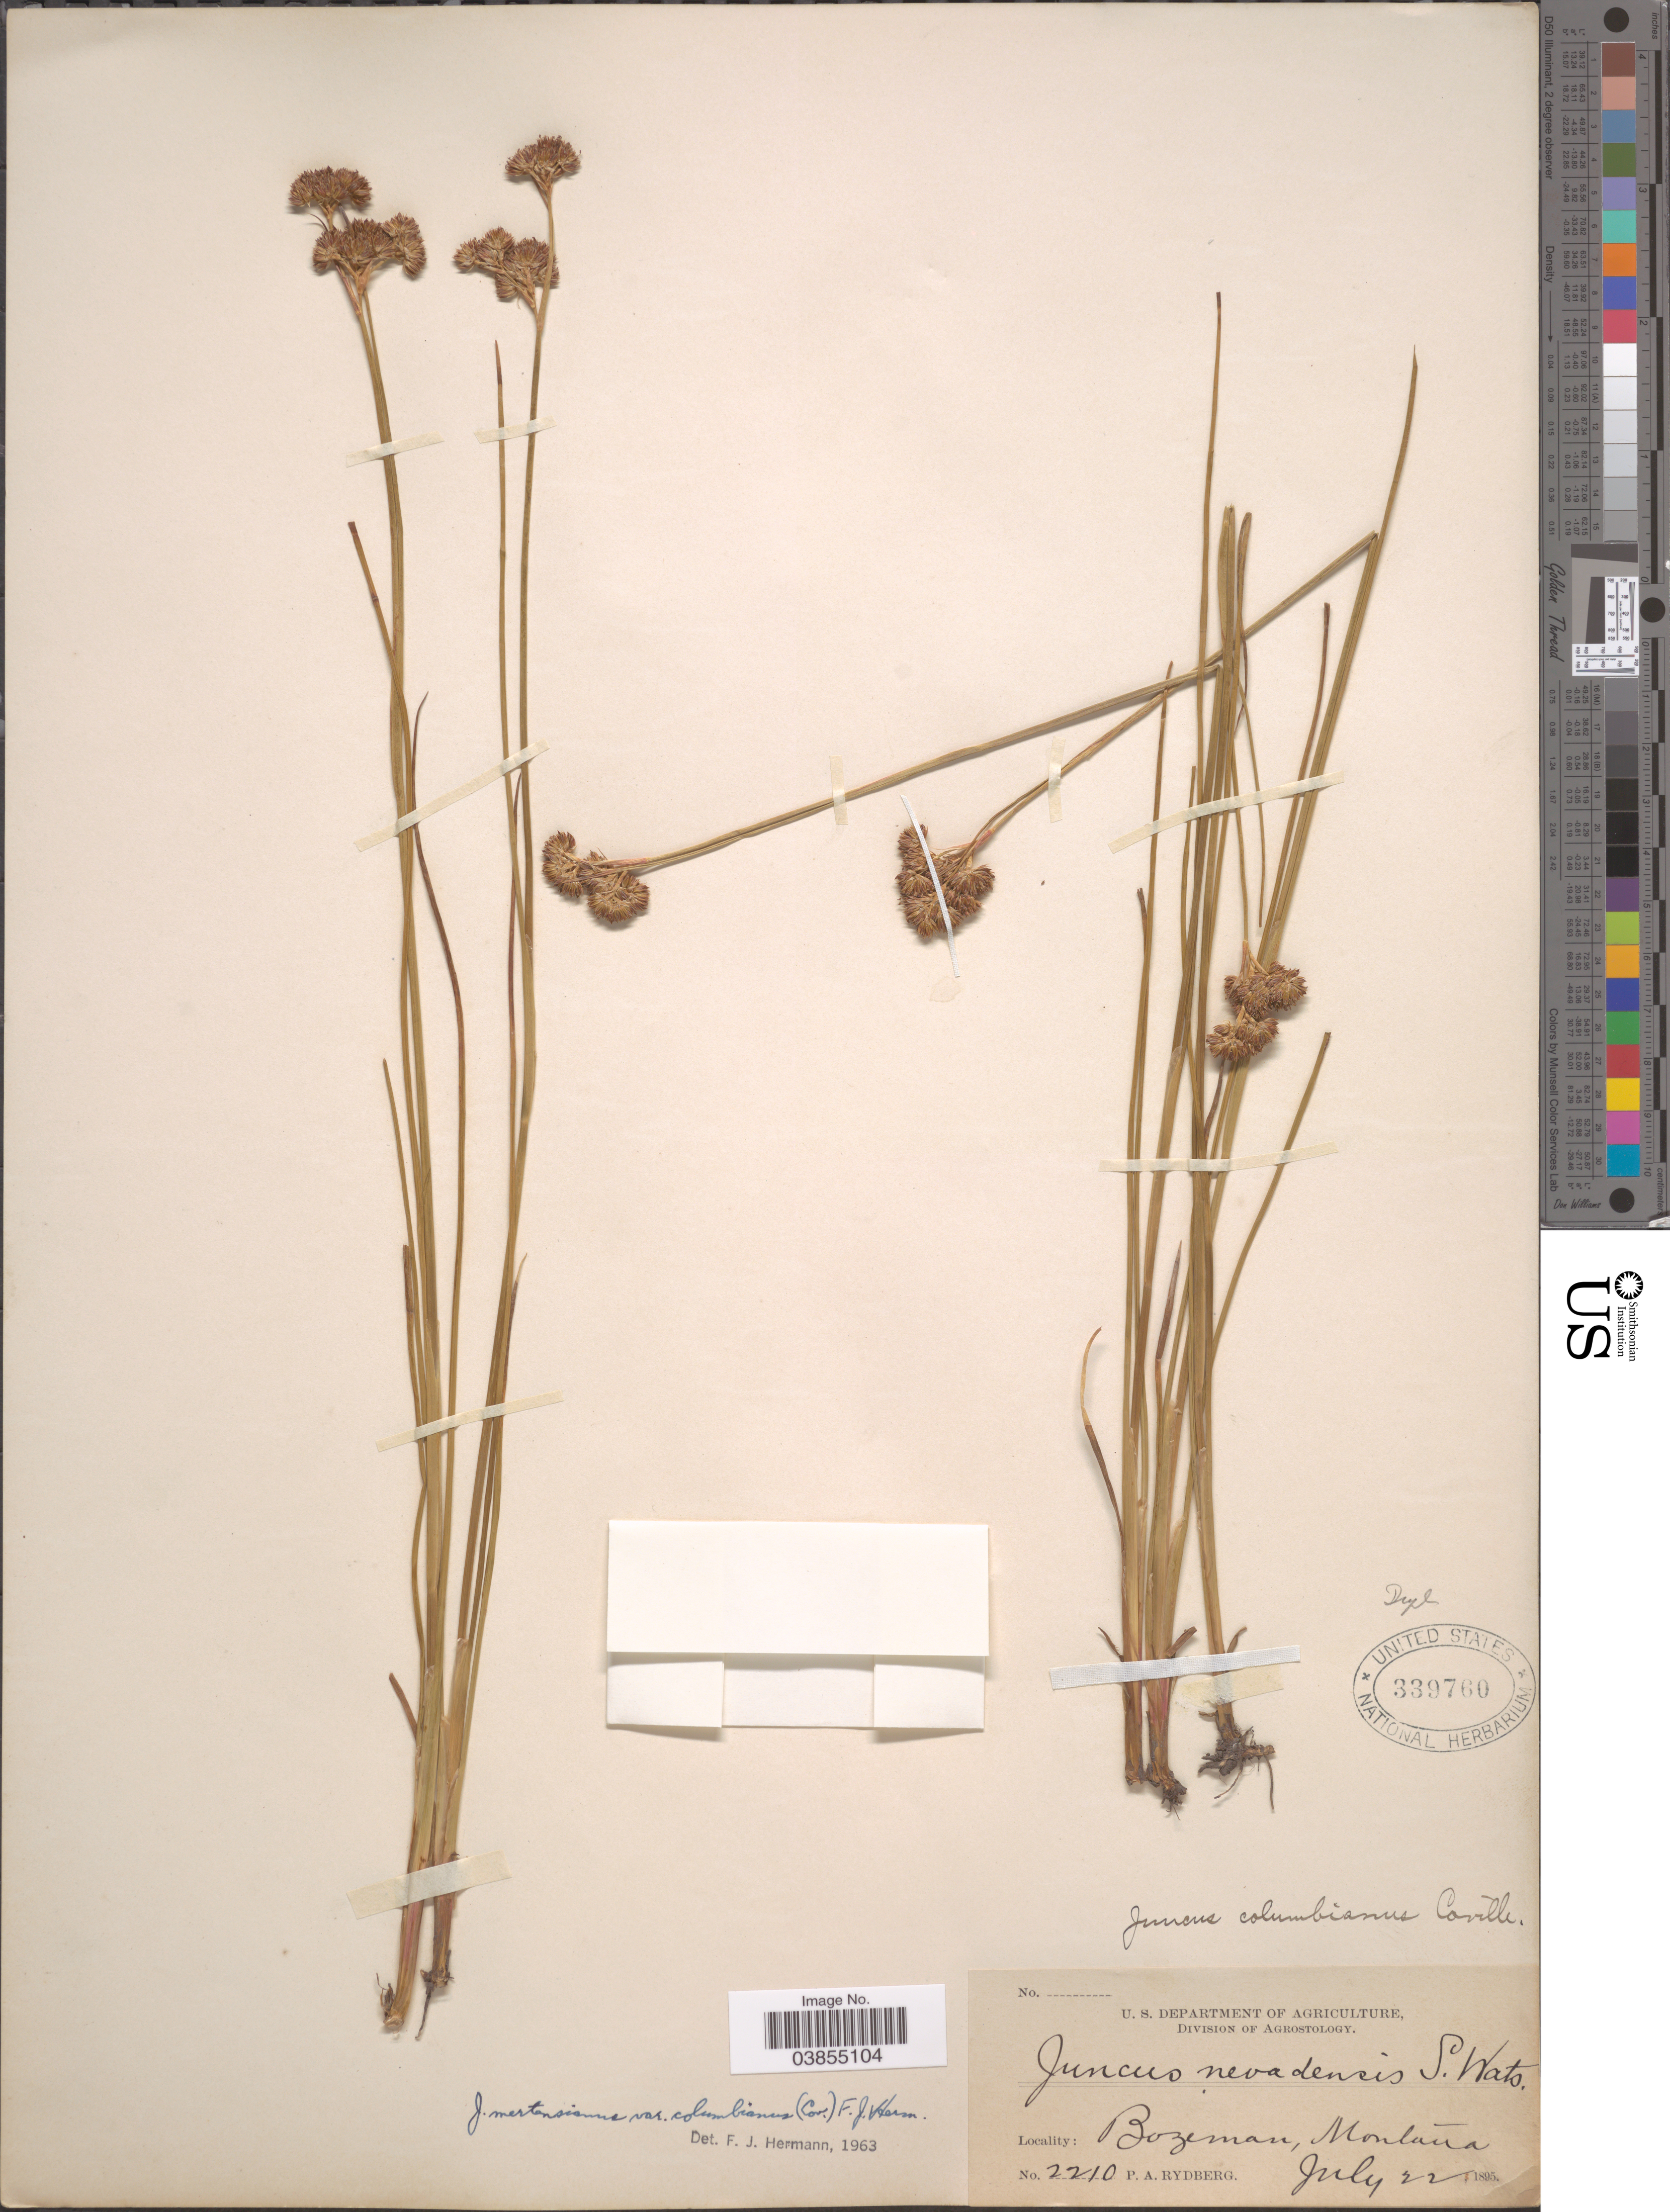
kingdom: Plantae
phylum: Tracheophyta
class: Liliopsida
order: Poales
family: Juncaceae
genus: Juncus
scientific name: Juncus mertensianus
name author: Bong.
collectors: P. A. Rydberg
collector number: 2210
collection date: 1895-07-22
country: United States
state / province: Montana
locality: Bozeman.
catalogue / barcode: US 339760